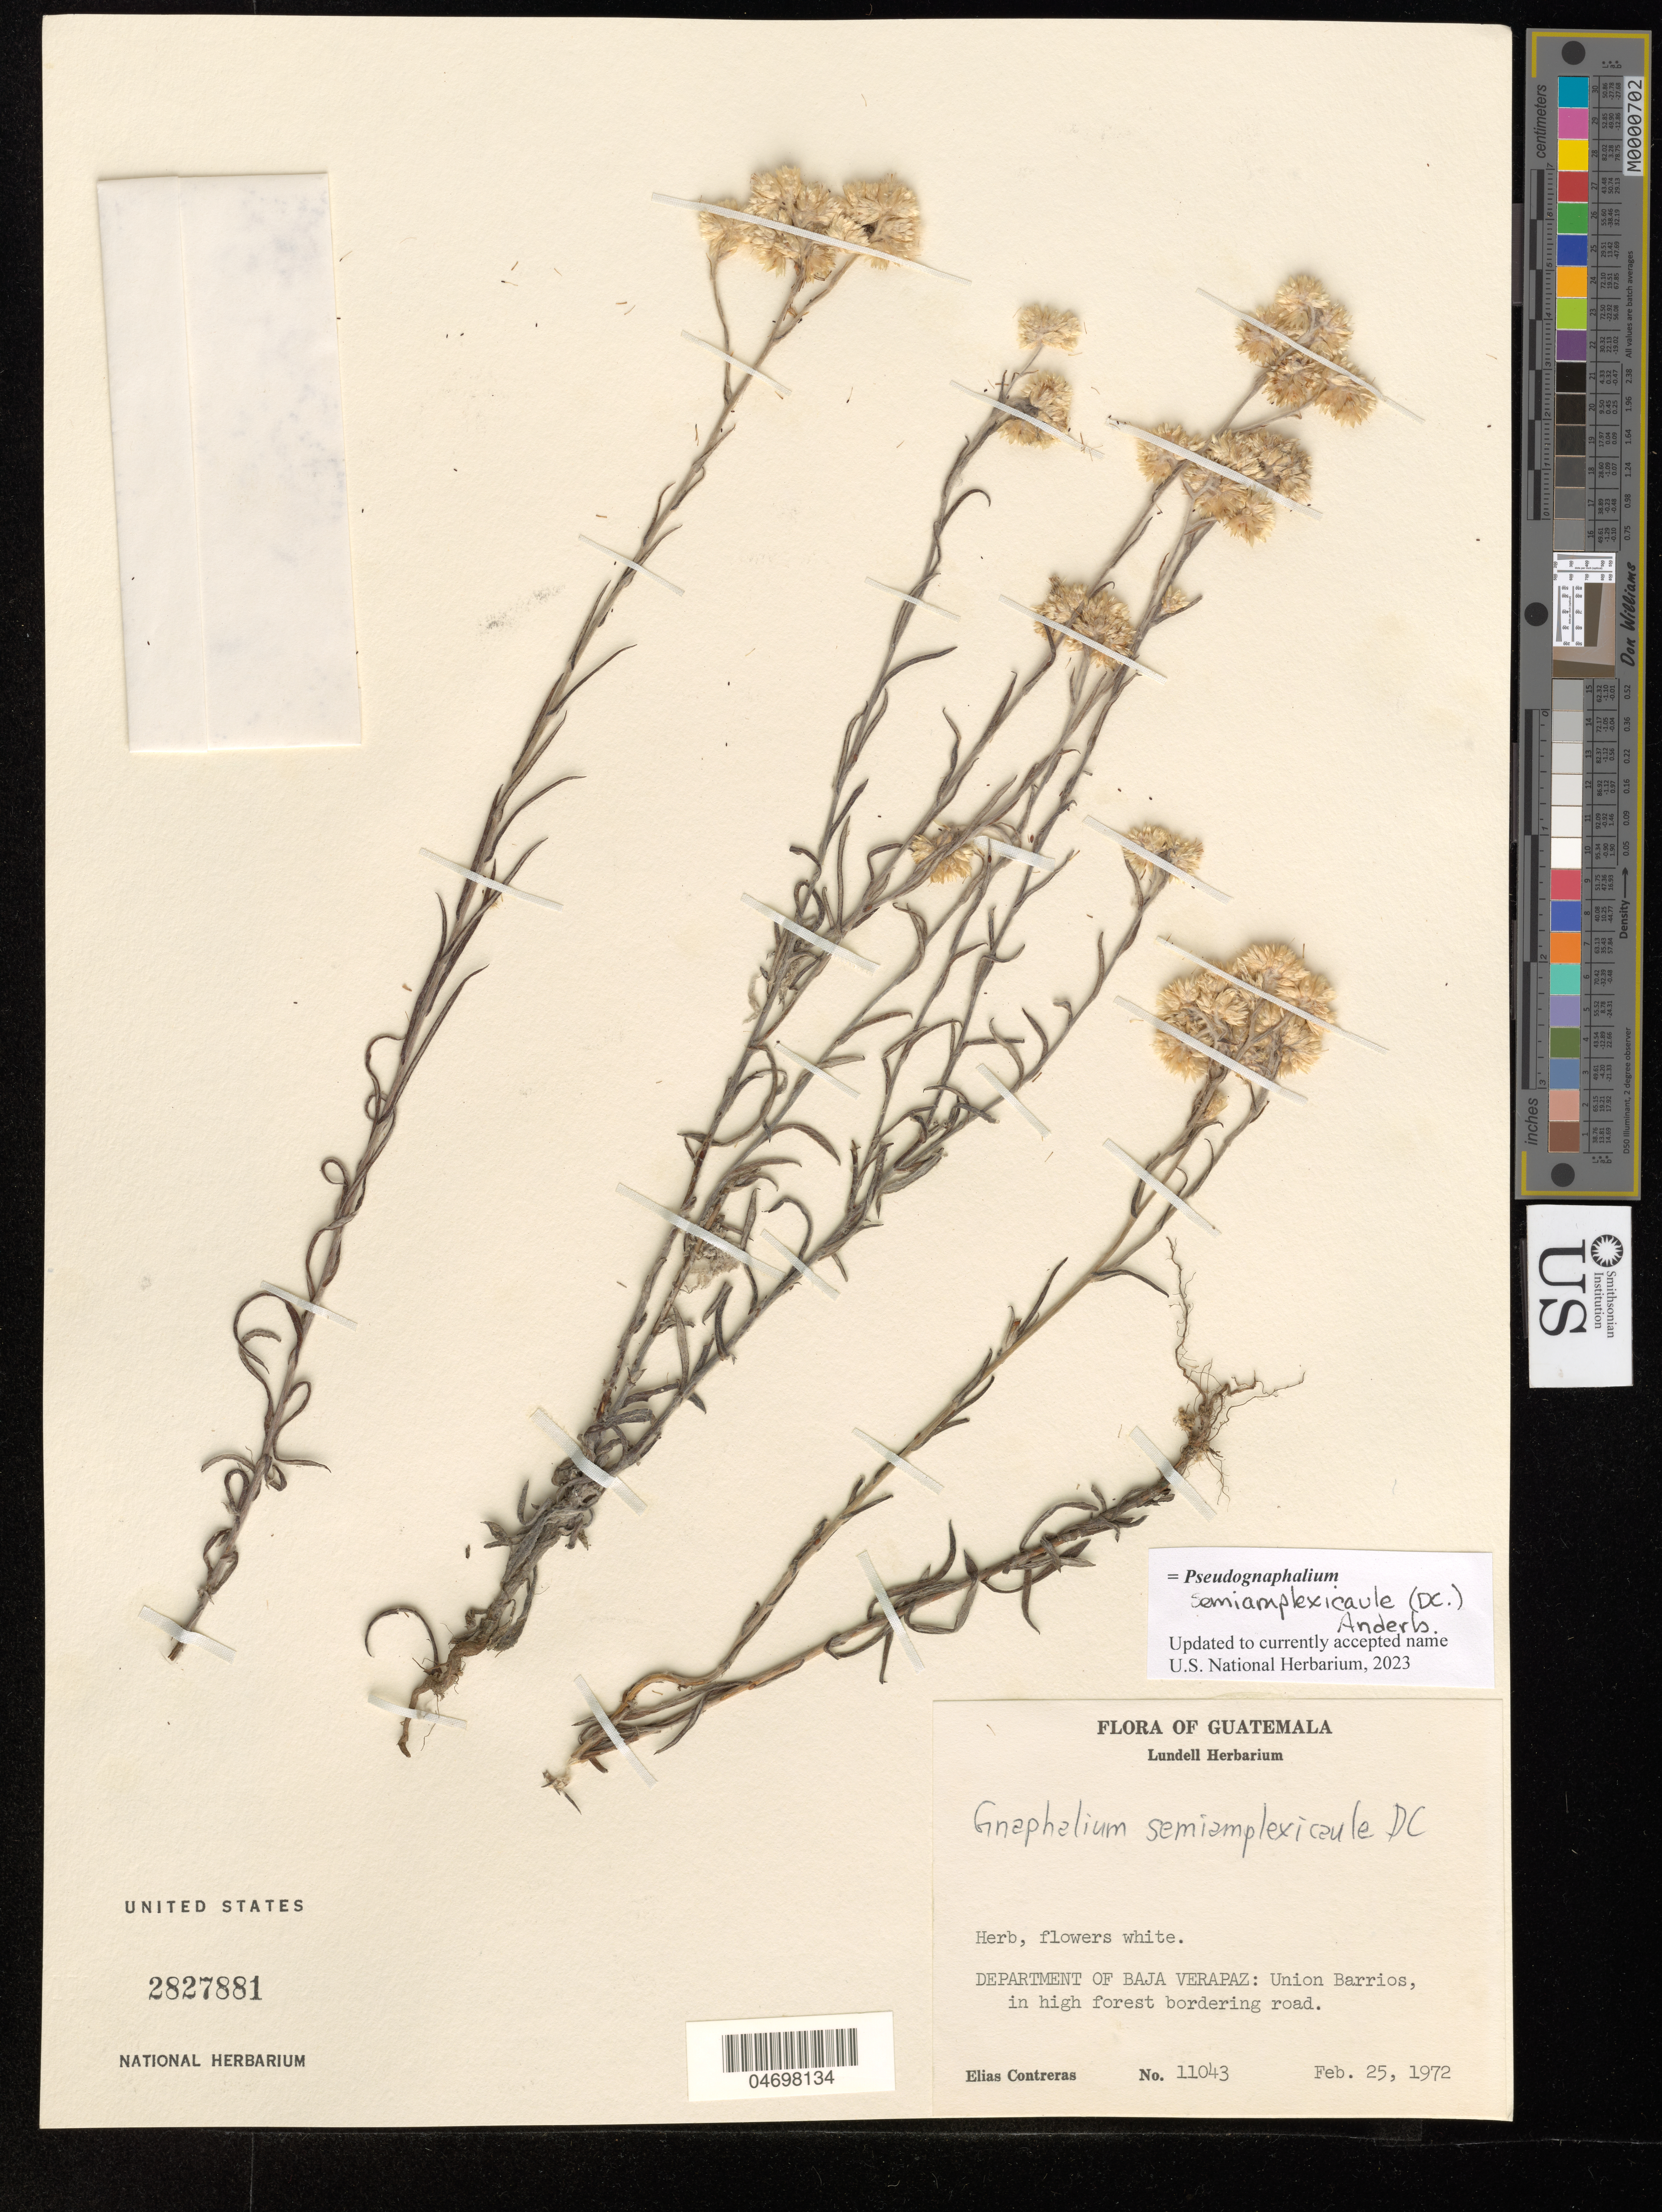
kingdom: Plantae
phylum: Tracheophyta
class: Magnoliopsida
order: Asterales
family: Asteraceae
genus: Pseudognaphalium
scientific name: Pseudognaphalium filifolium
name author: G.L. Nesom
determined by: Nesom, Guy L.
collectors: E. Contreras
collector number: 11043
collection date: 1972-02-25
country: Guatemala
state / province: Baja Verapaz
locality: Union Barrios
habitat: In high forest bordering road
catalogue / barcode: US 2827881